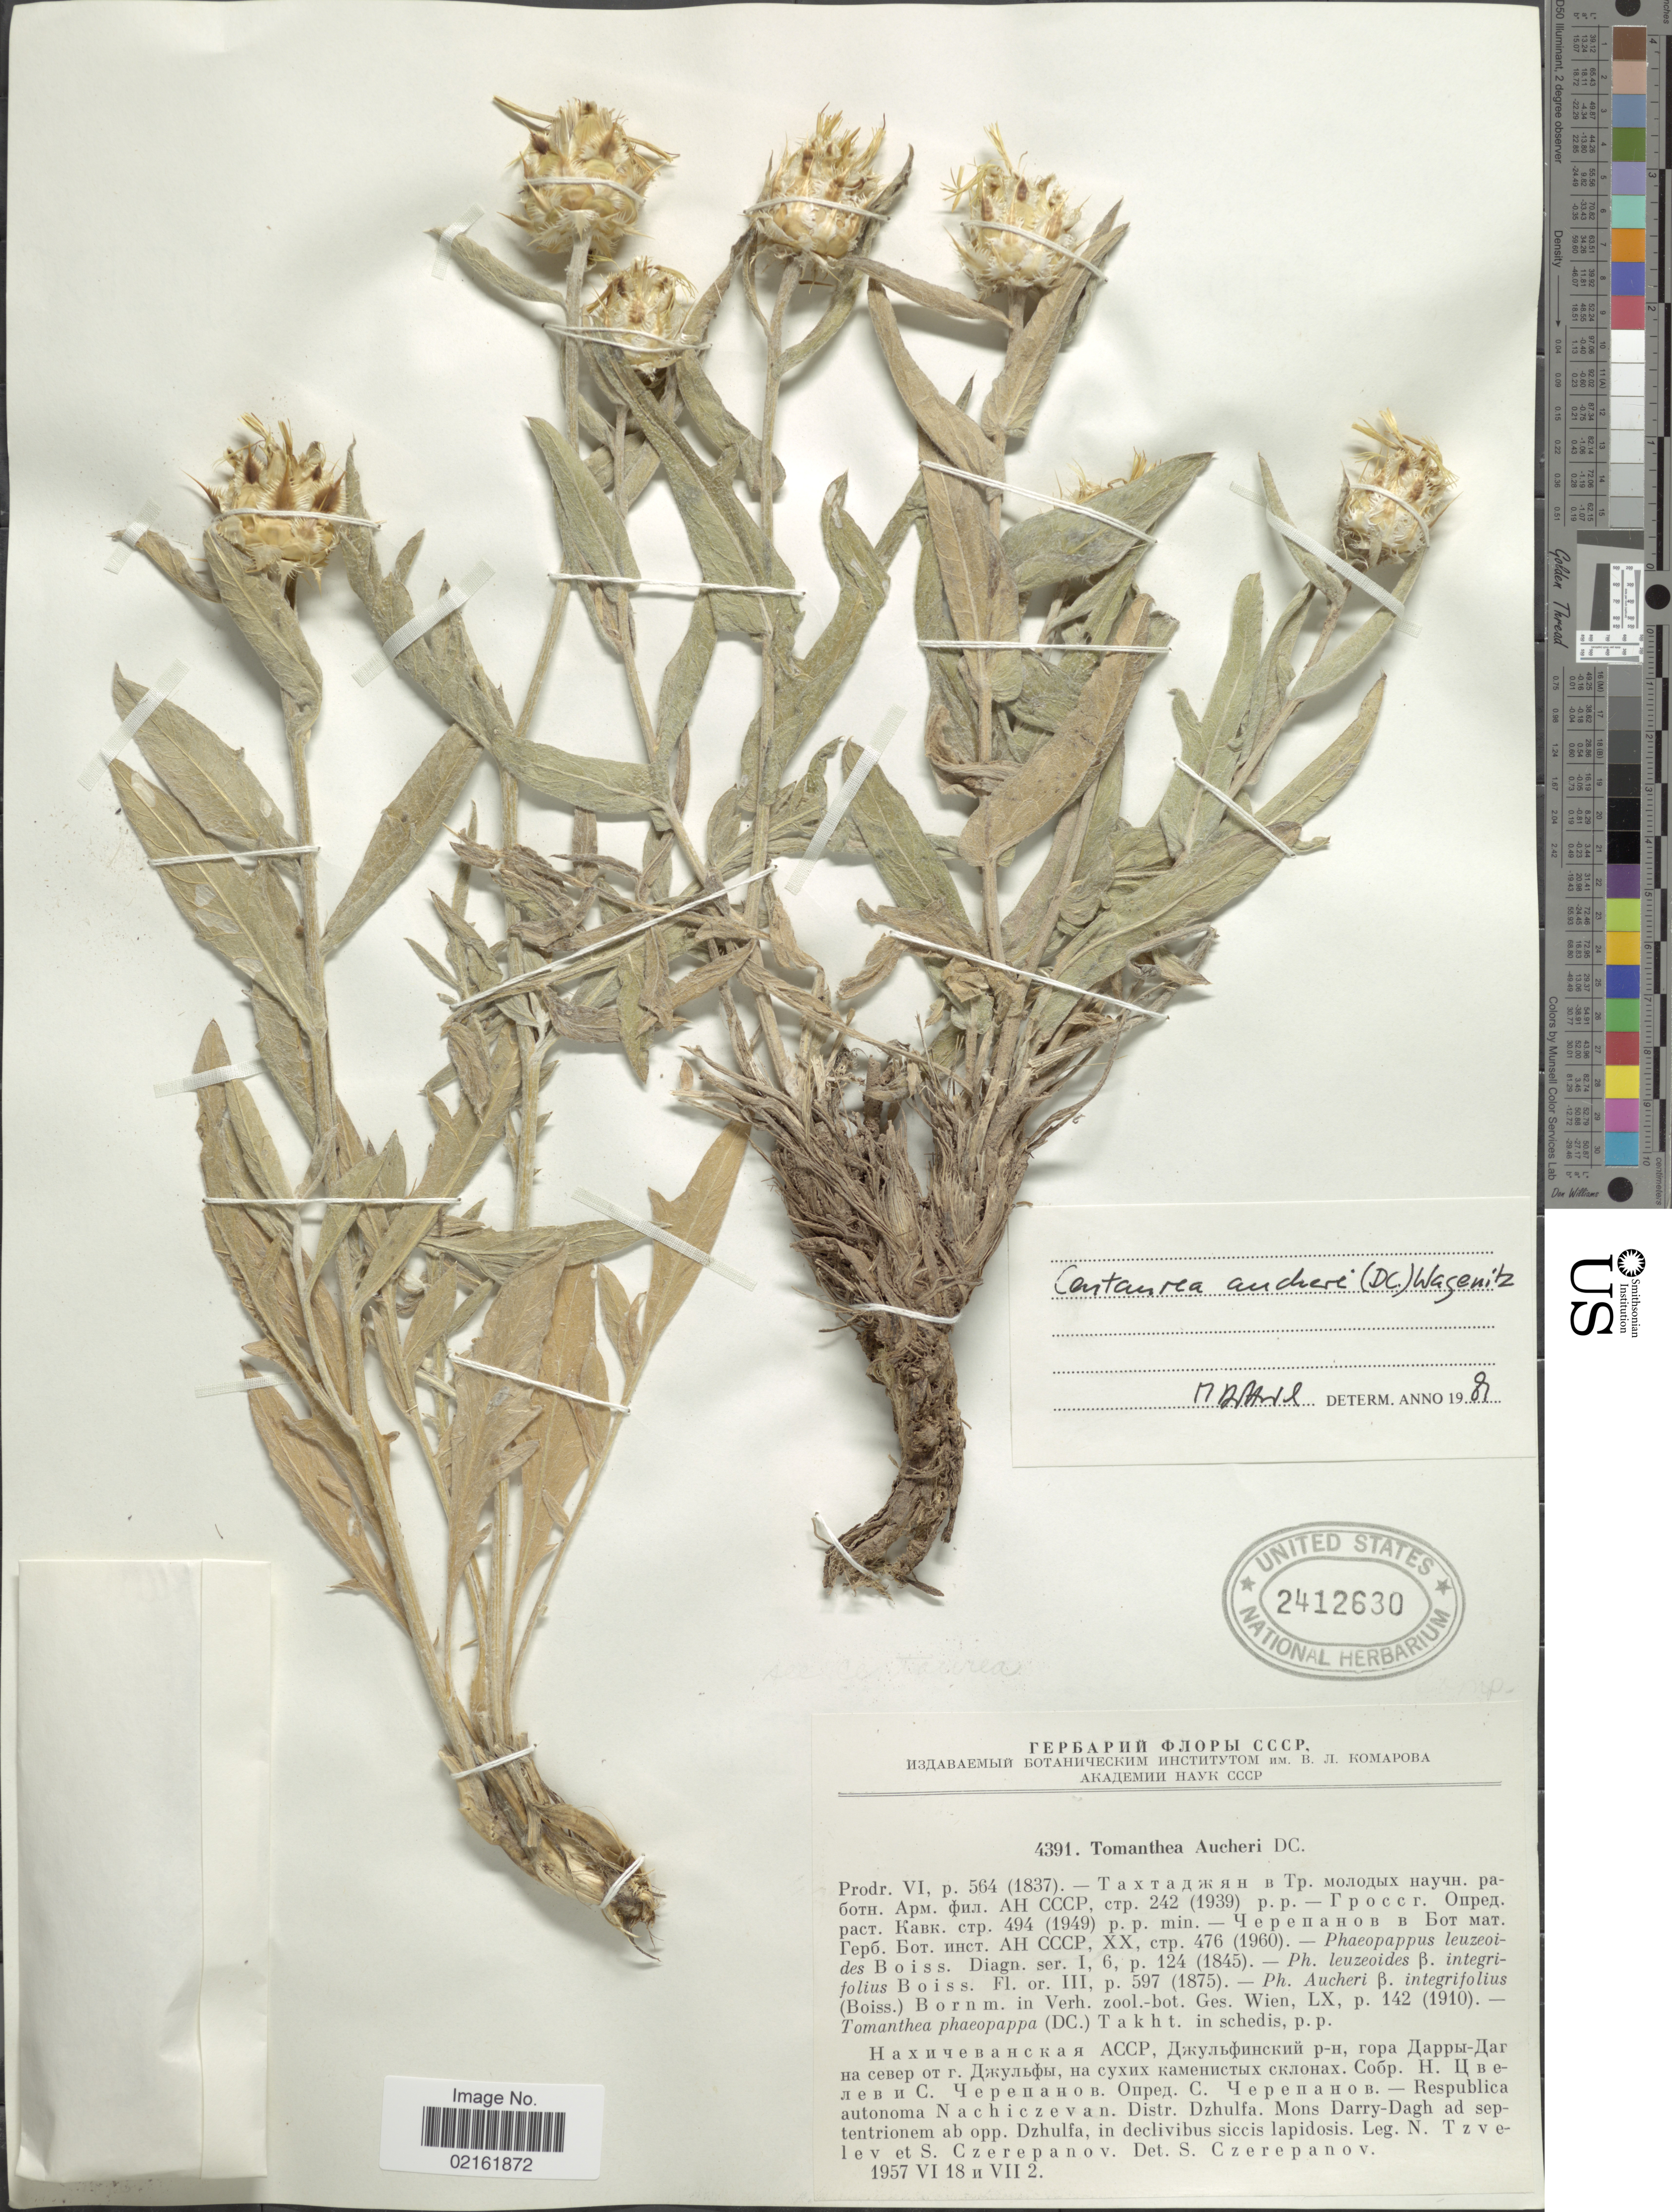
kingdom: Plantae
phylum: Tracheophyta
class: Magnoliopsida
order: Asterales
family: Asteraceae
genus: Centaurea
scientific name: Centaurea aucheri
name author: (DC.) Wagenitz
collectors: N. N. Tzvelev & S. Czerepanov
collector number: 4391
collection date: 1957-06-18/1957-07-02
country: Azerbaijan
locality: Respublica autonoma Nachiczevan, Distr. Dzhulfa, Mons Darry-Dagh ad septentrionem ab opp. Dzhulfa, in declivibus siccis lapidosis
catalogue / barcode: US 2412630